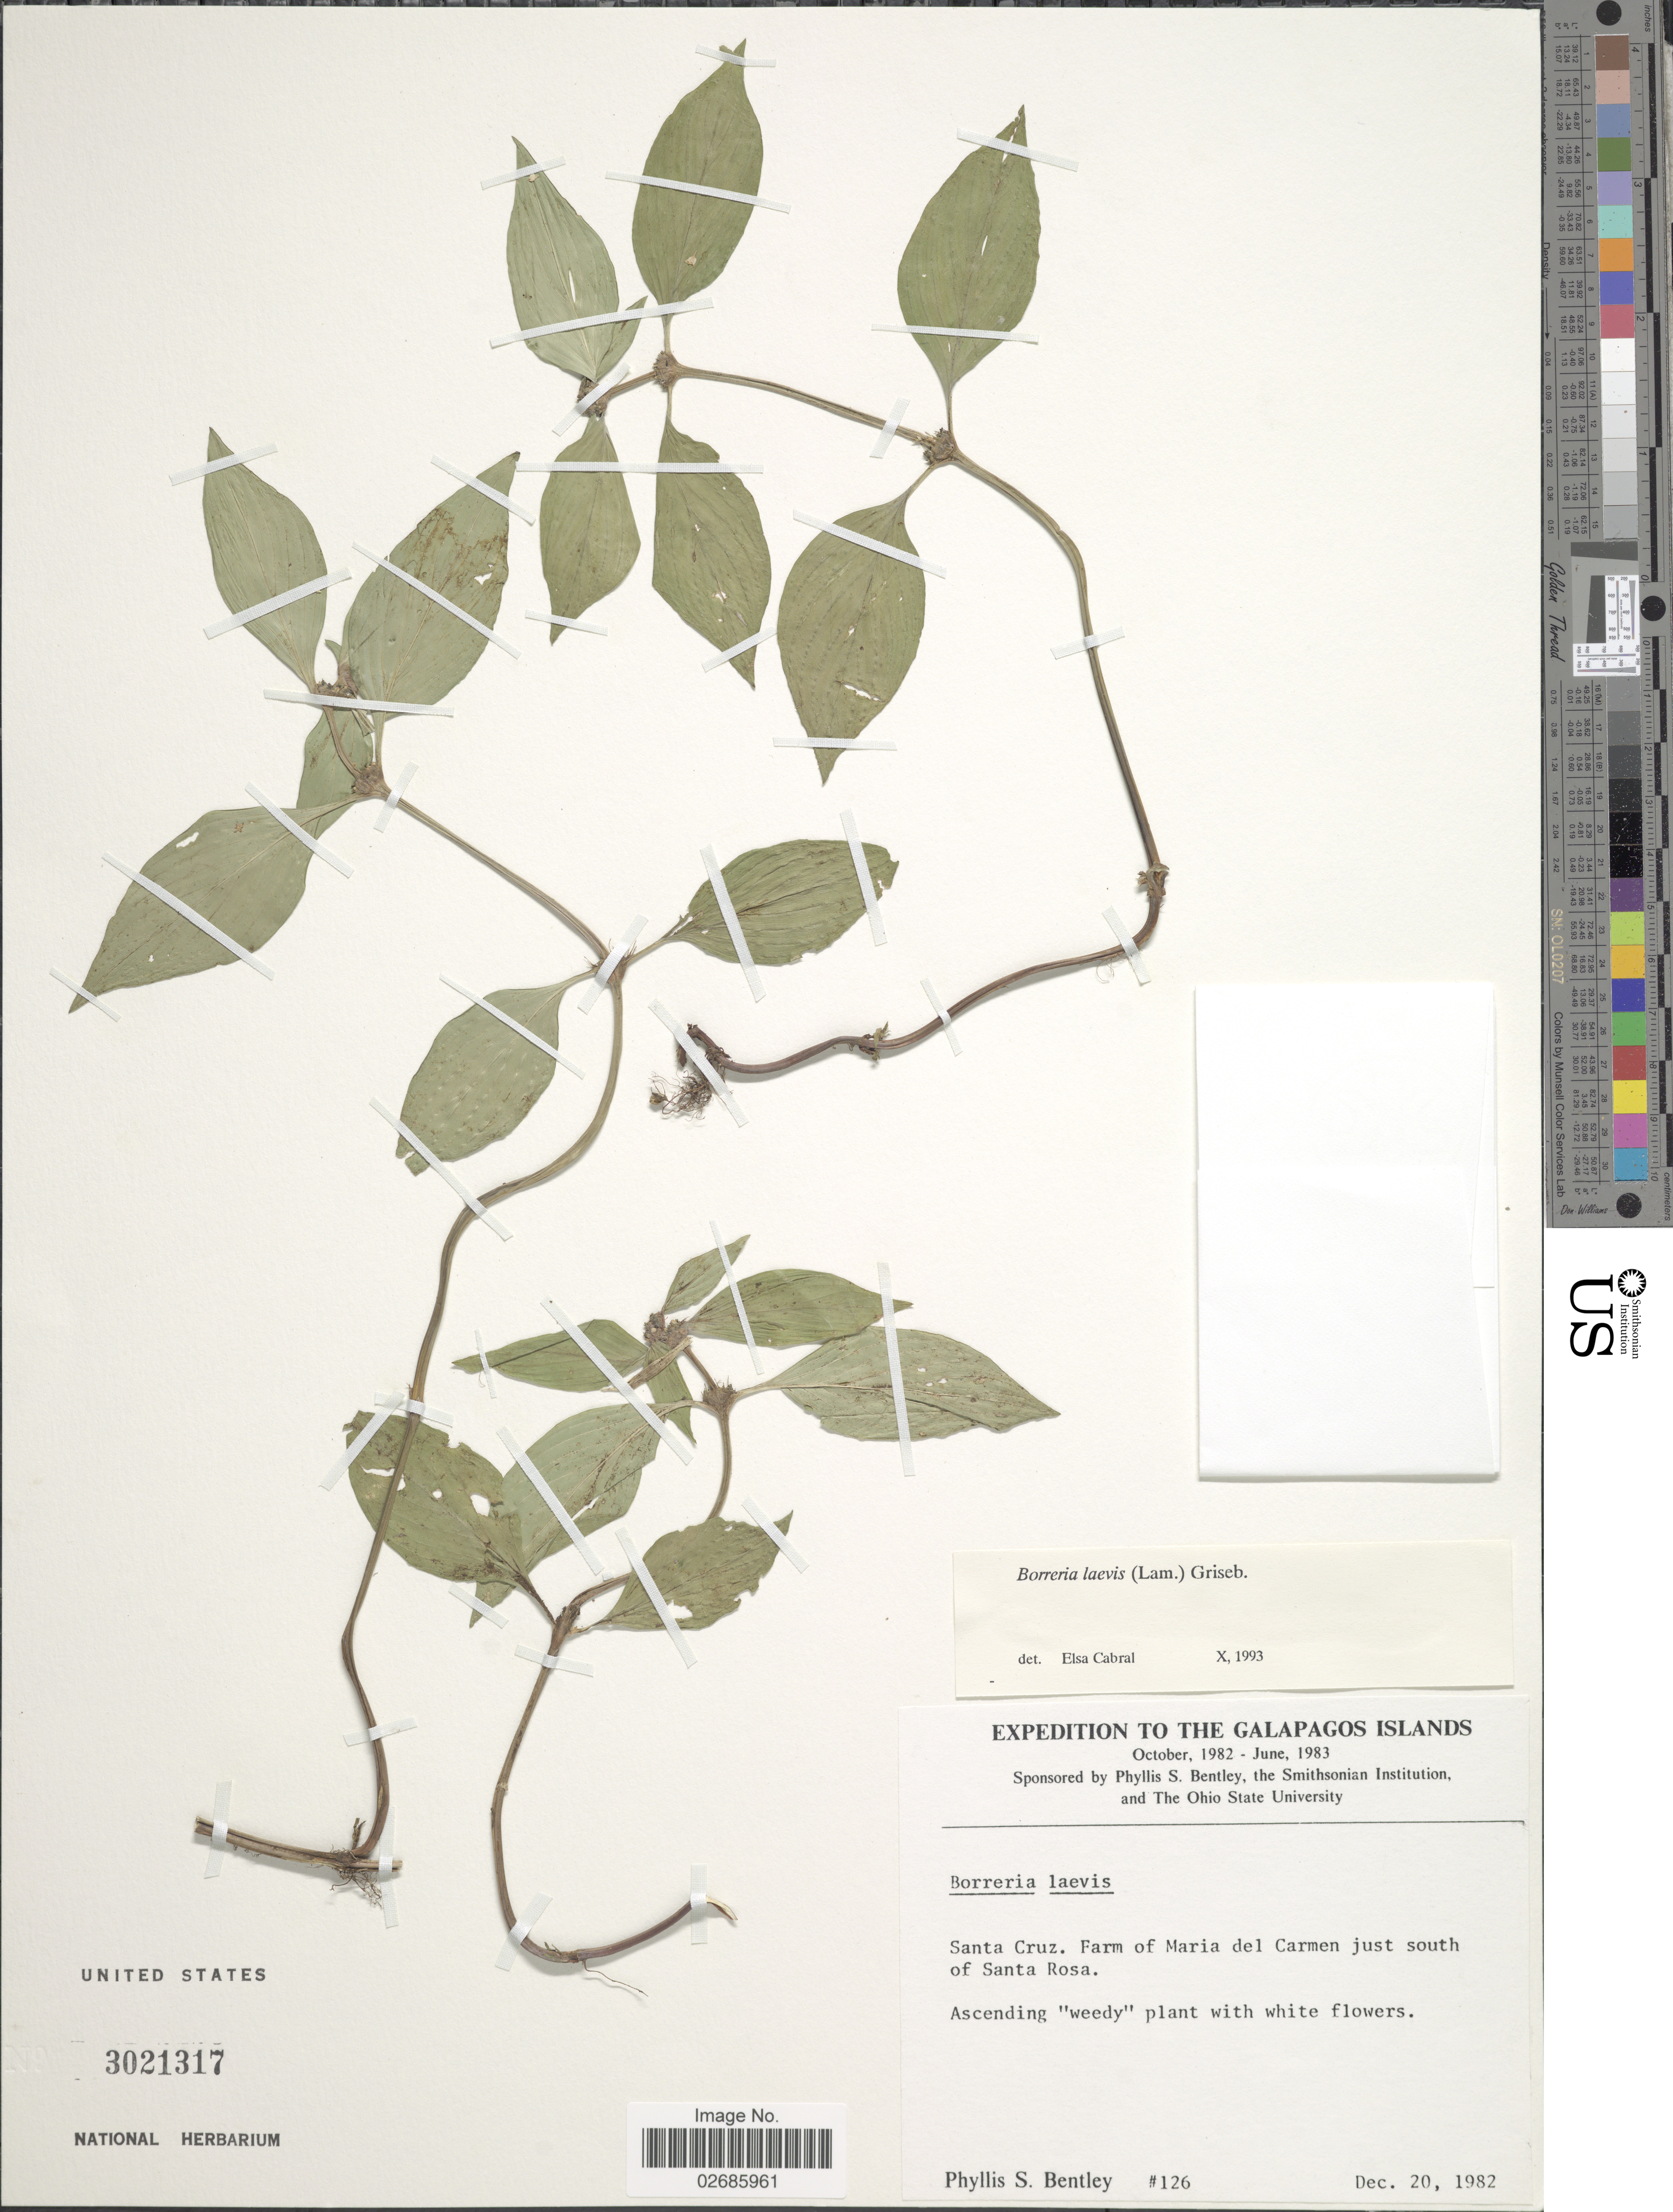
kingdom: Plantae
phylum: Tracheophyta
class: Magnoliopsida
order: Gentianales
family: Rubiaceae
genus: Borreria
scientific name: Borreria assurgens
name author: (Ruiz & Pav.) Griseb.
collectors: P. S. Bentley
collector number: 126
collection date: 1982-12-20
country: Ecuador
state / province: Colón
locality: The Galapagos Islands, Santa Cruz. Farm of Maria del Carmen just south of Santa Rosa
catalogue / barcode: US 3021317